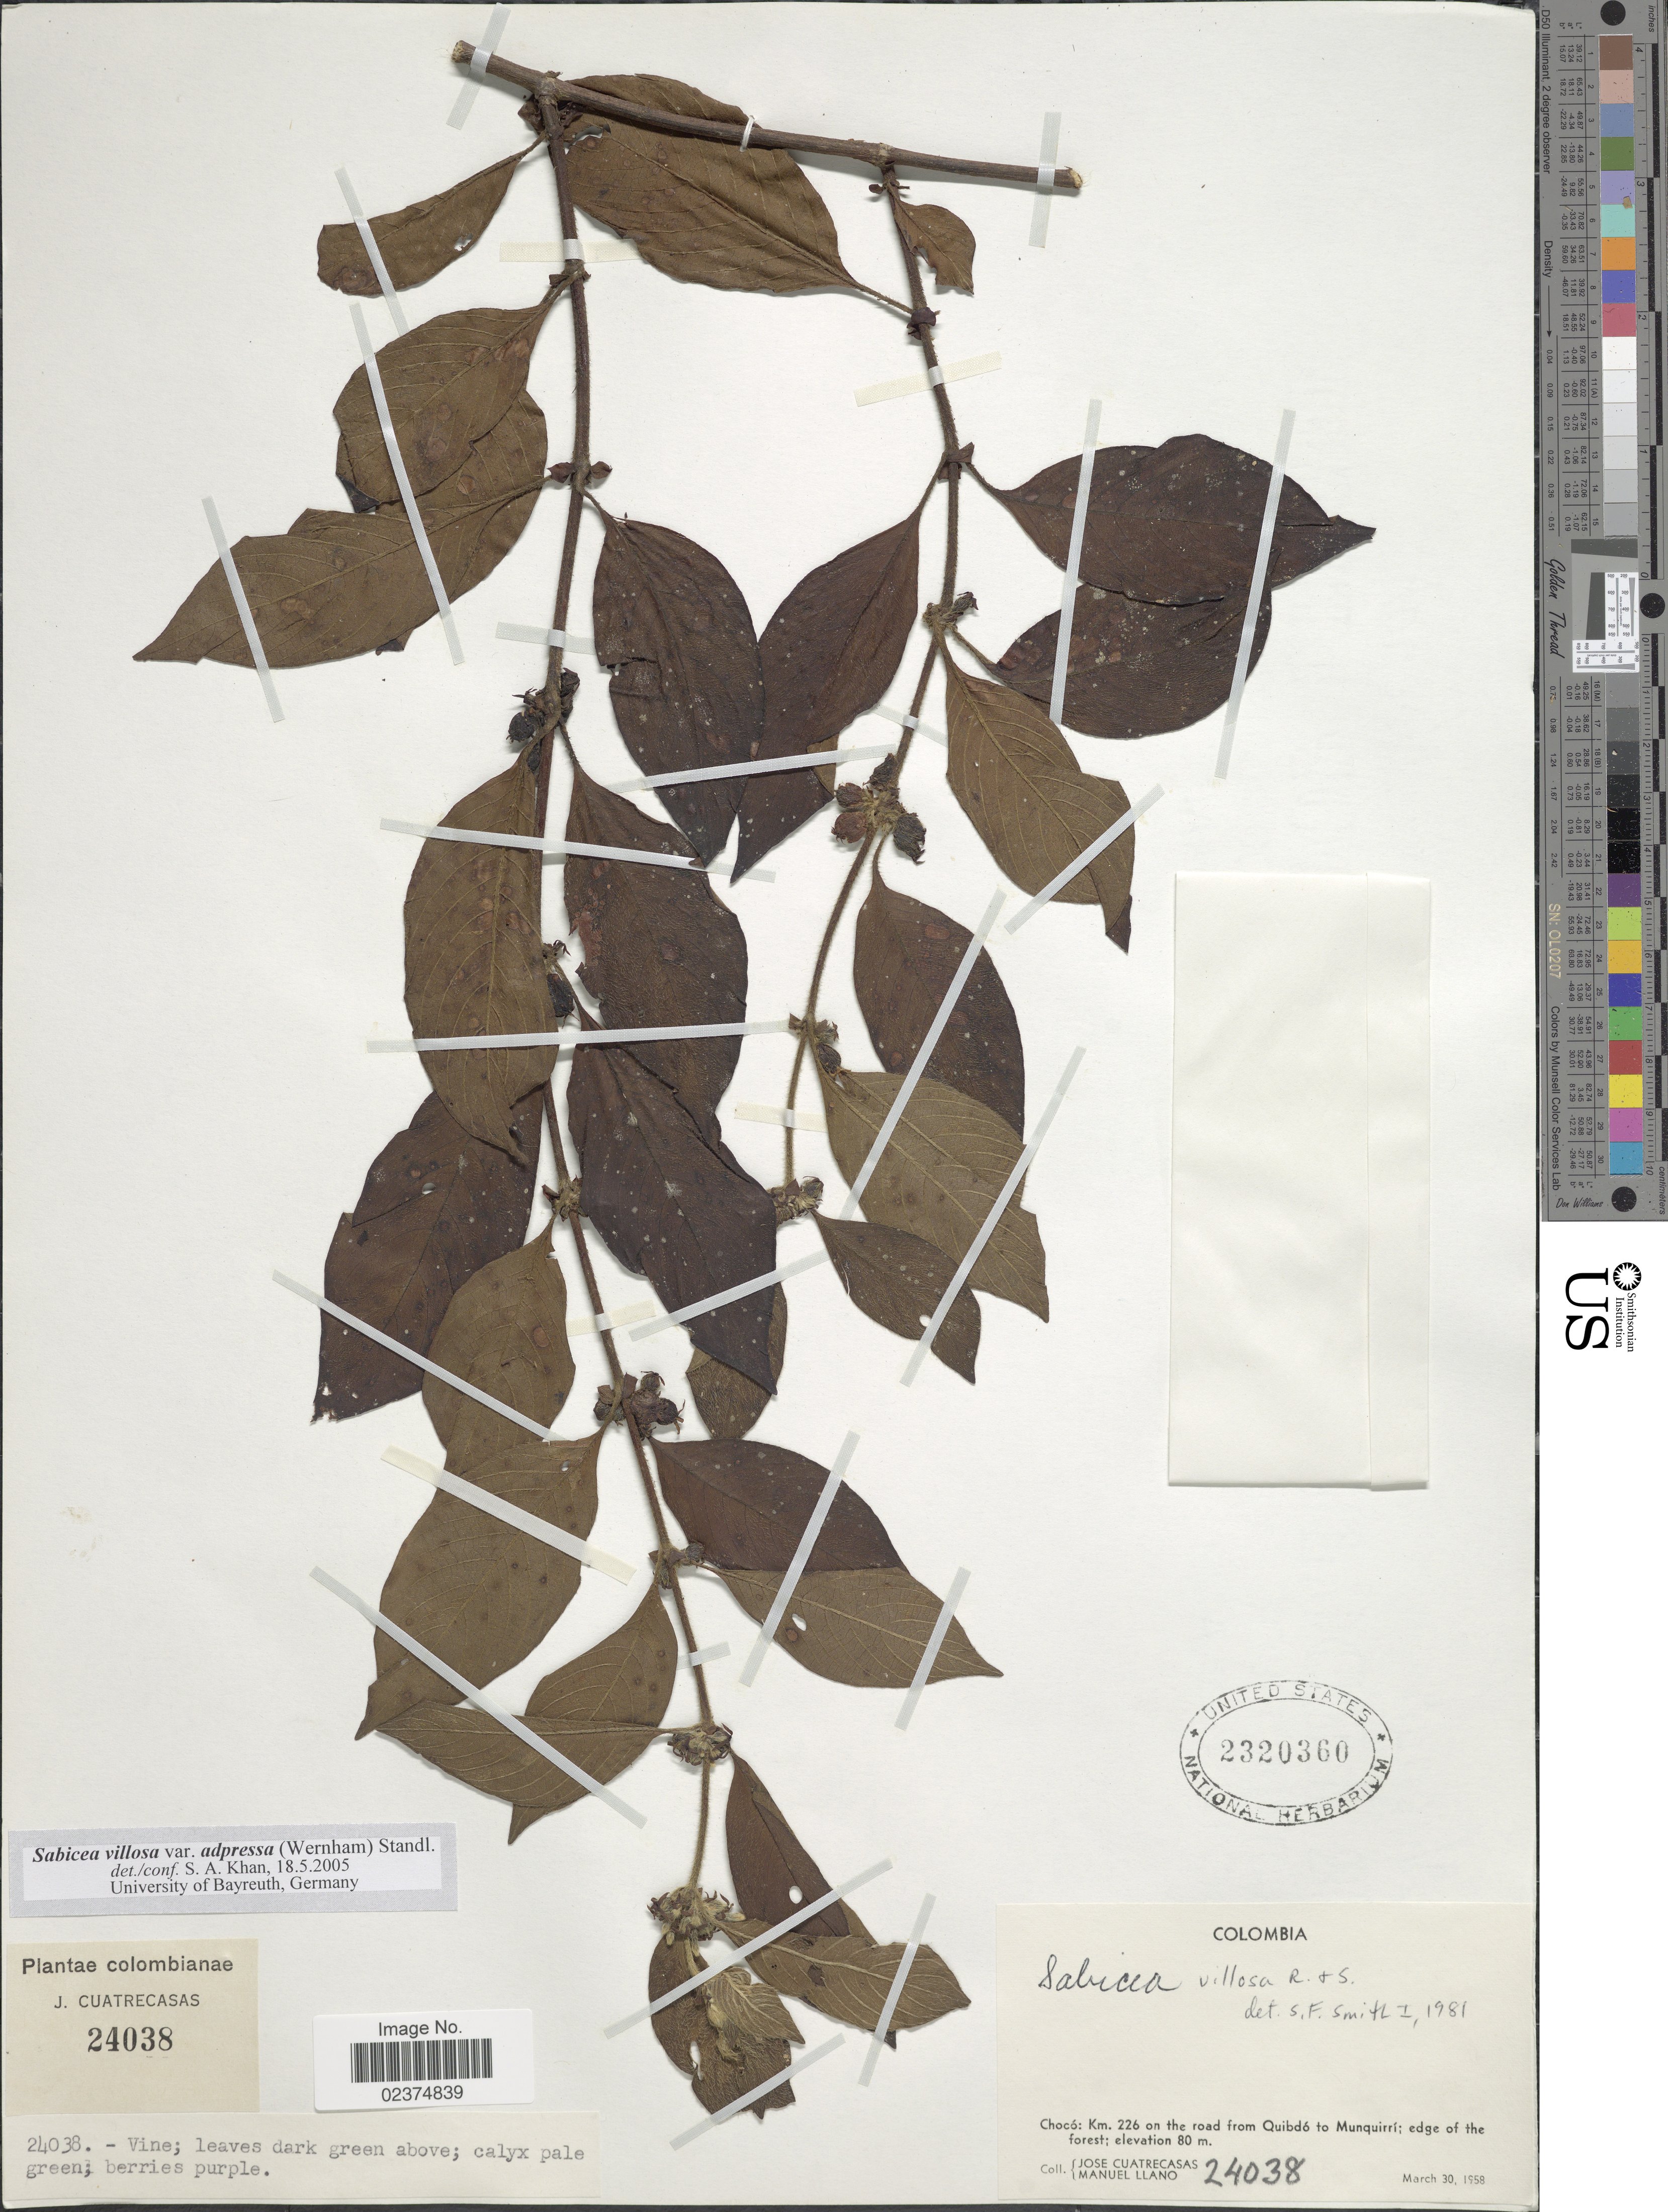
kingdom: Plantae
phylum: Tracheophyta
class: Magnoliopsida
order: Gentianales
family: Rubiaceae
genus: Sabicea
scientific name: Sabicea villosa var. adpressa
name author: (Wernham) Standl.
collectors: J. Cuatrecasas & M. Llano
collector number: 24038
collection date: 1958-03-30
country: Colombia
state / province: Chocó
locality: Km. 226 on the road from Quibdo to Munquirri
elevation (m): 80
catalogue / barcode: US 2320360